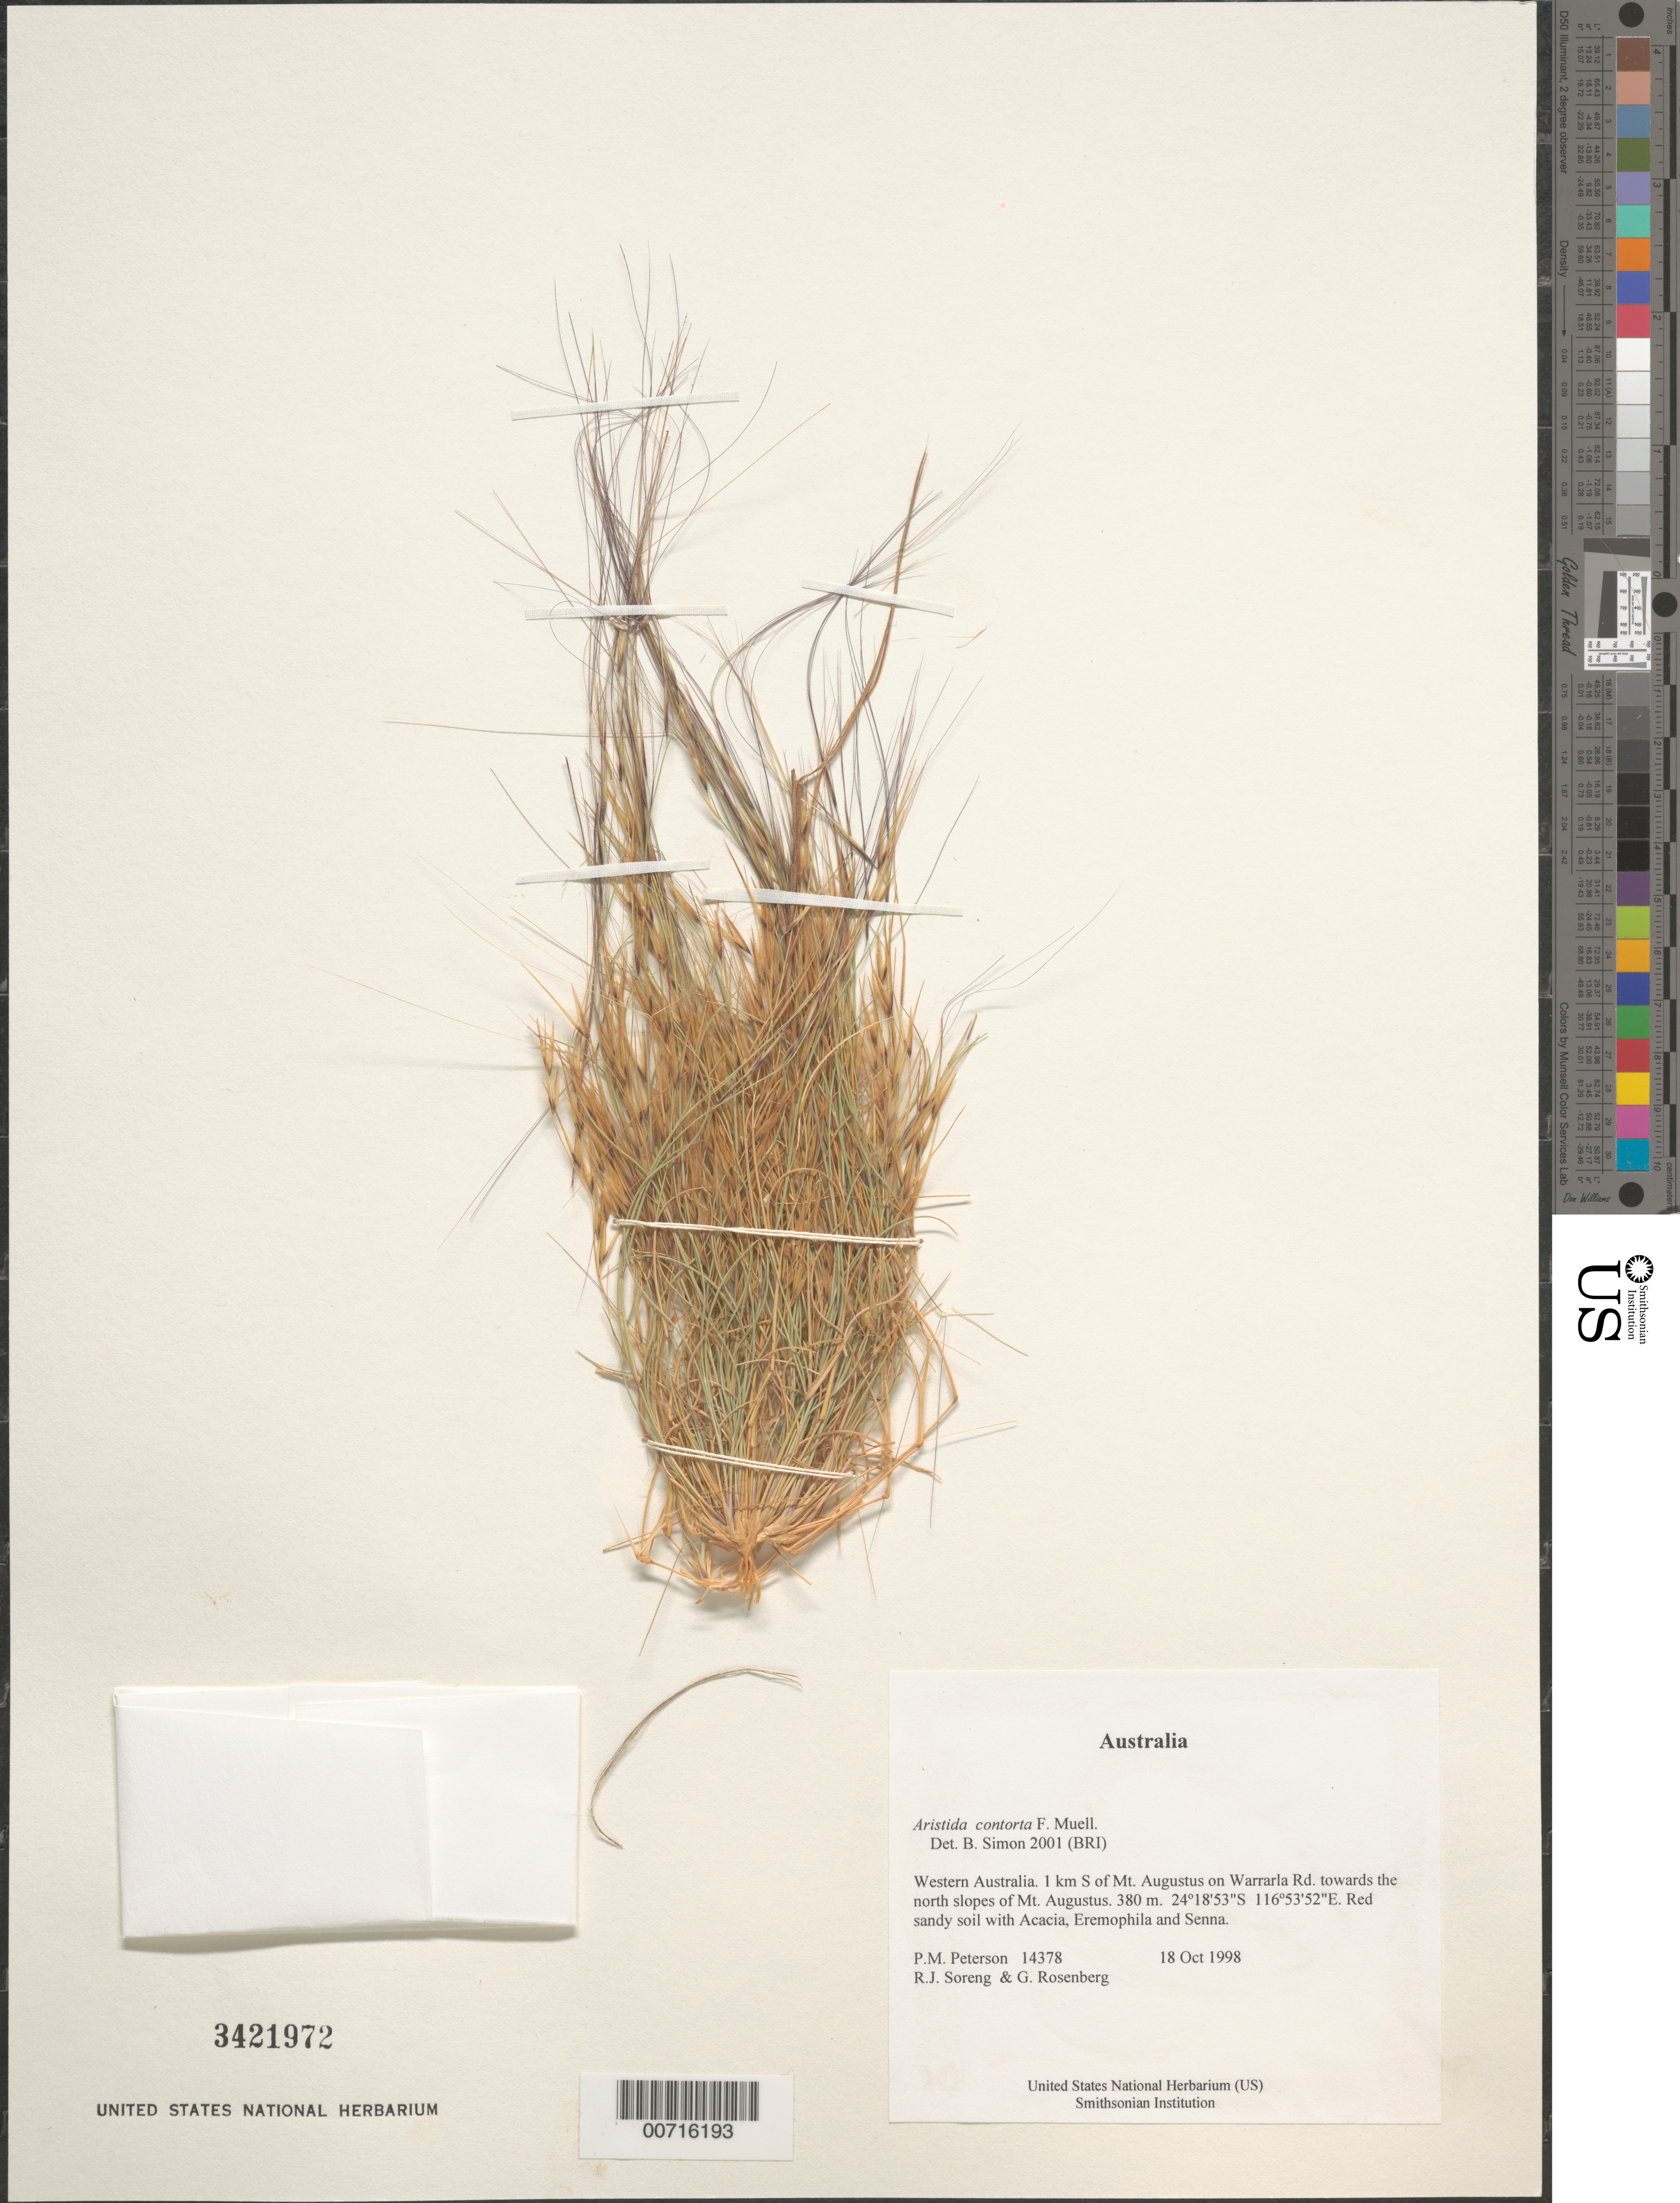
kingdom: Plantae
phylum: Tracheophyta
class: Liliopsida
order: Poales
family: Poaceae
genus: Aristida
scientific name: Aristida contorta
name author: F. Muell.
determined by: Simon, B.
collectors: P. M. Peterson, R. J. Soreng & G. Rosenberg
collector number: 14378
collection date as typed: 18 Oct 1998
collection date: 1998-10-18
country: Australia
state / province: Western Australia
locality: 1 km S of Mt. Augustus on Warrarla Rd. towards the north slopes of Mt. Augustus.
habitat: Red sandy soil with Acacia, Eremophila and Senna.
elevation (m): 380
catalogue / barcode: US 3421972